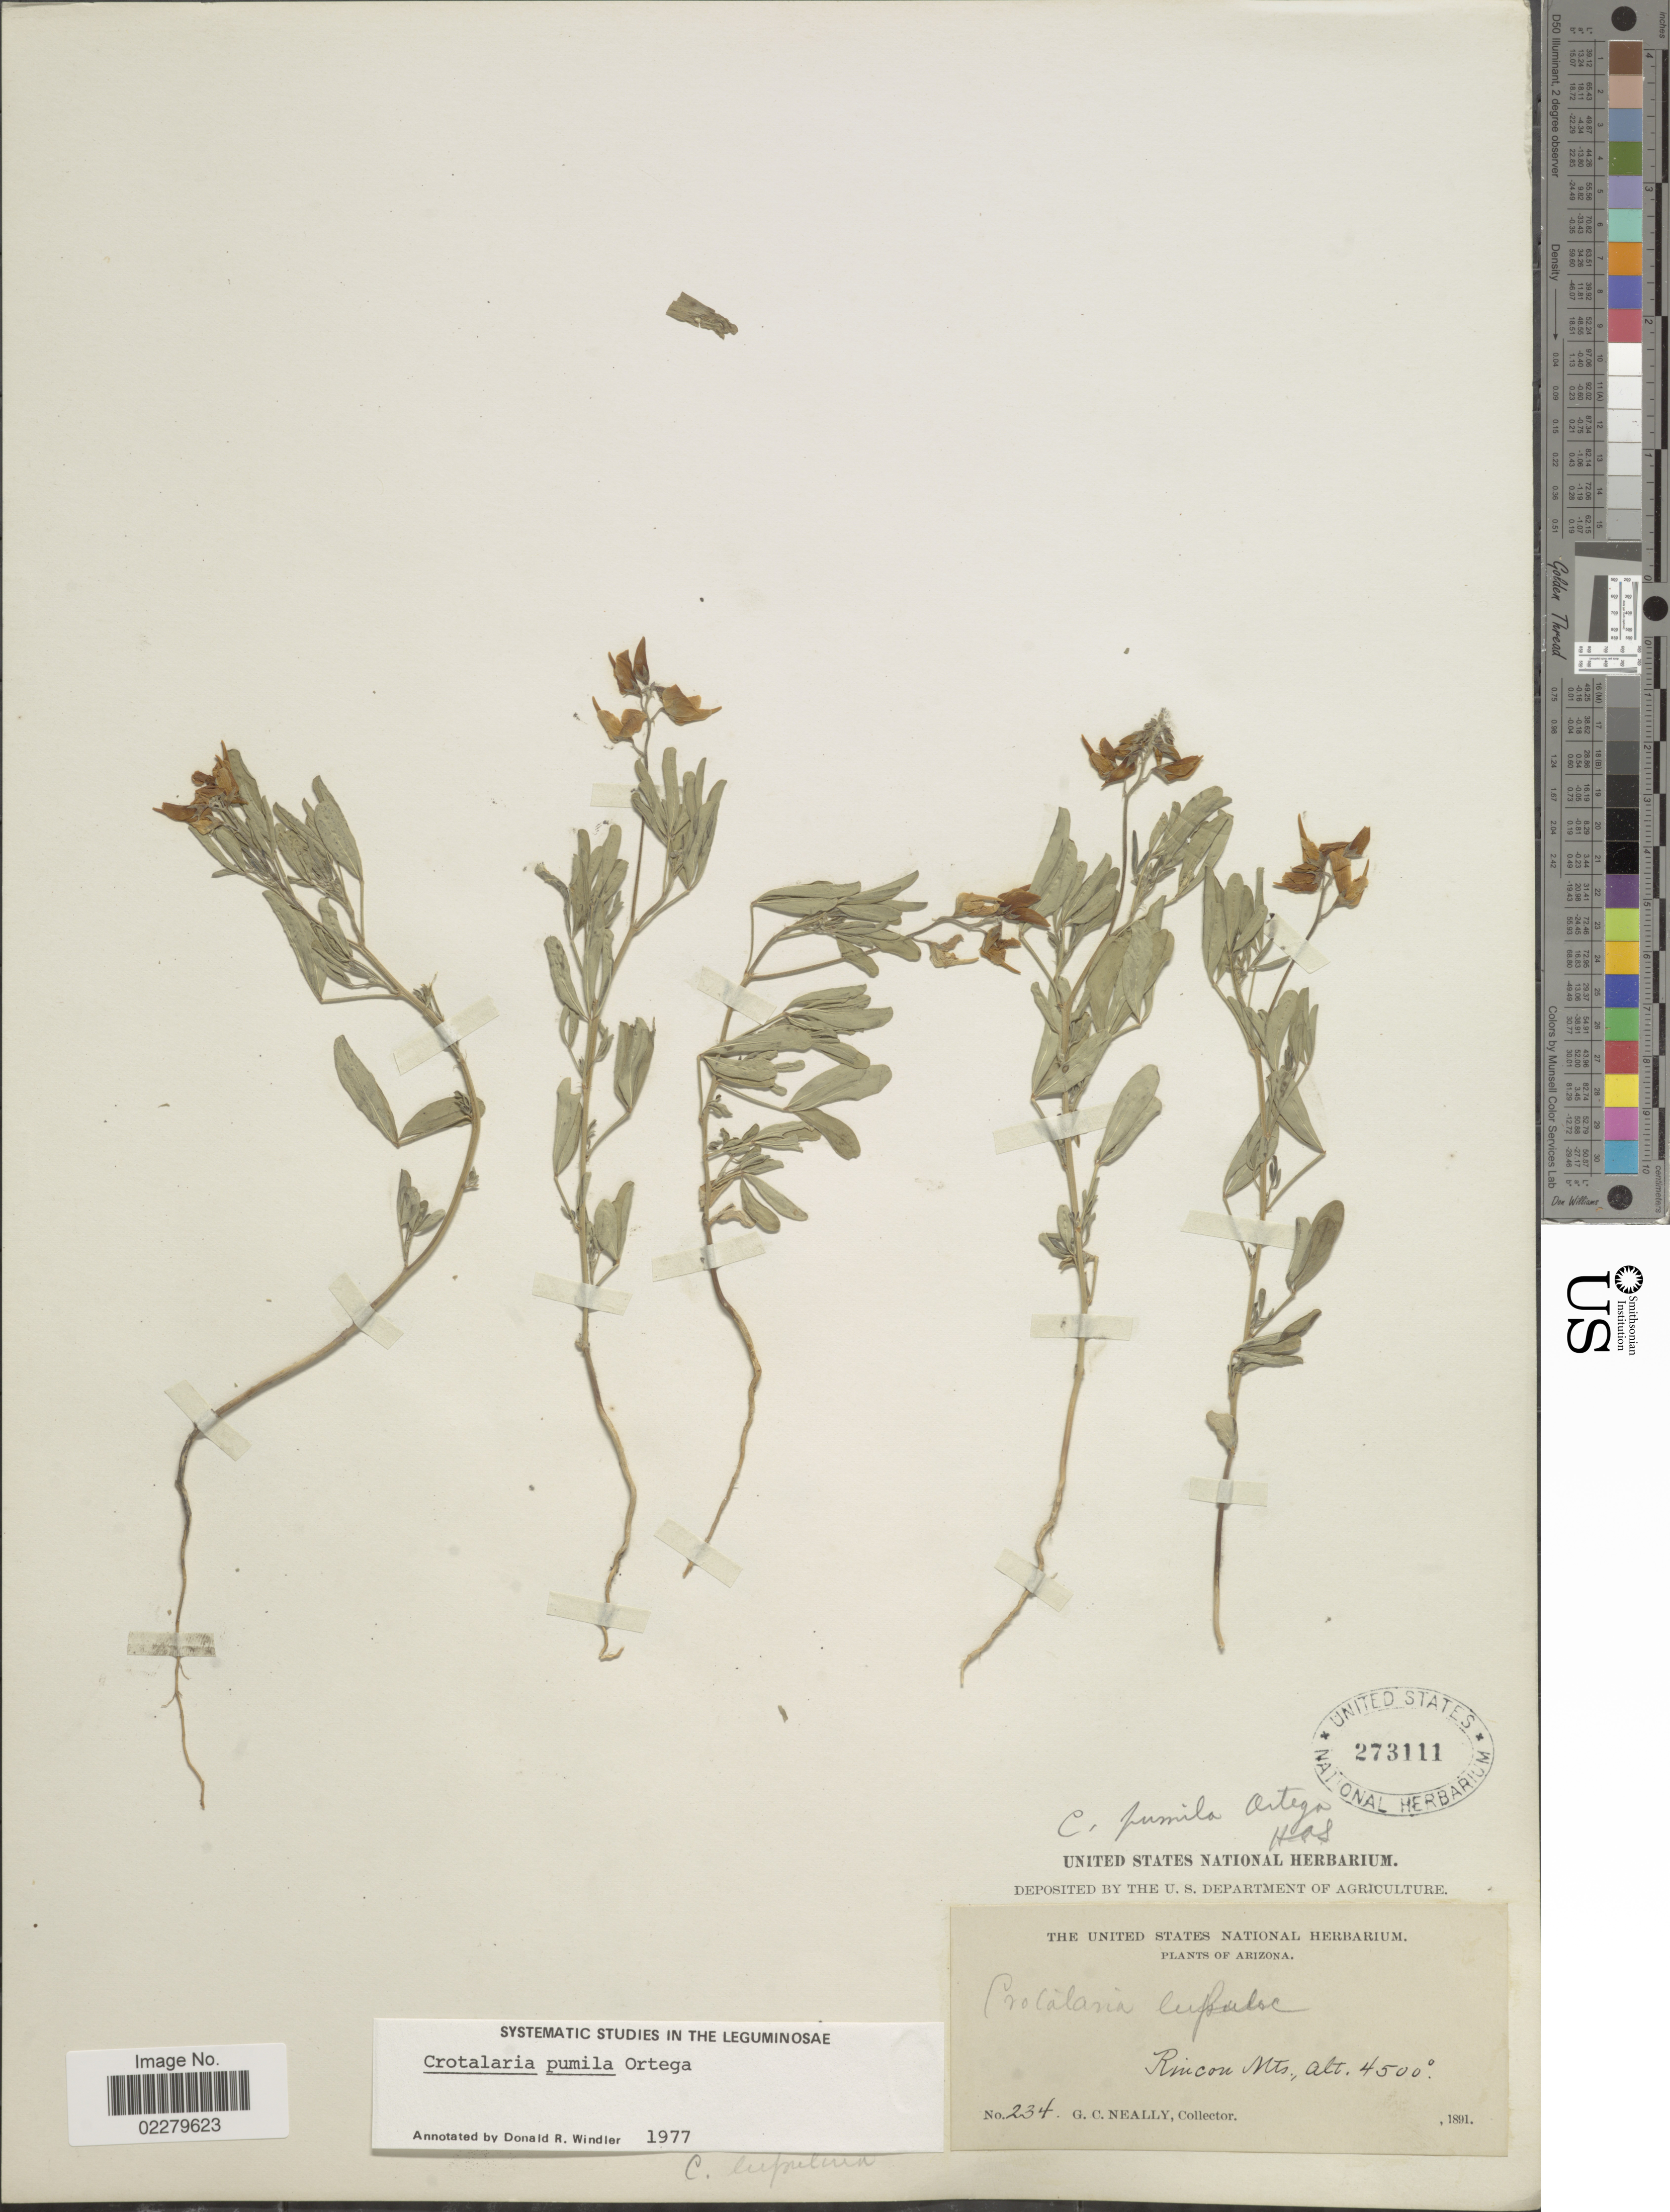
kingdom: Plantae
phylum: Tracheophyta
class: Magnoliopsida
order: Fabales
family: Fabaceae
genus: Crotalaria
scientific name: Crotalaria pumila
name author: Ortega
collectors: G. Neally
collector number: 234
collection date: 1891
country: United States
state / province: Arizona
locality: Rincon Mts.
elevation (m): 1372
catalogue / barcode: US 273111